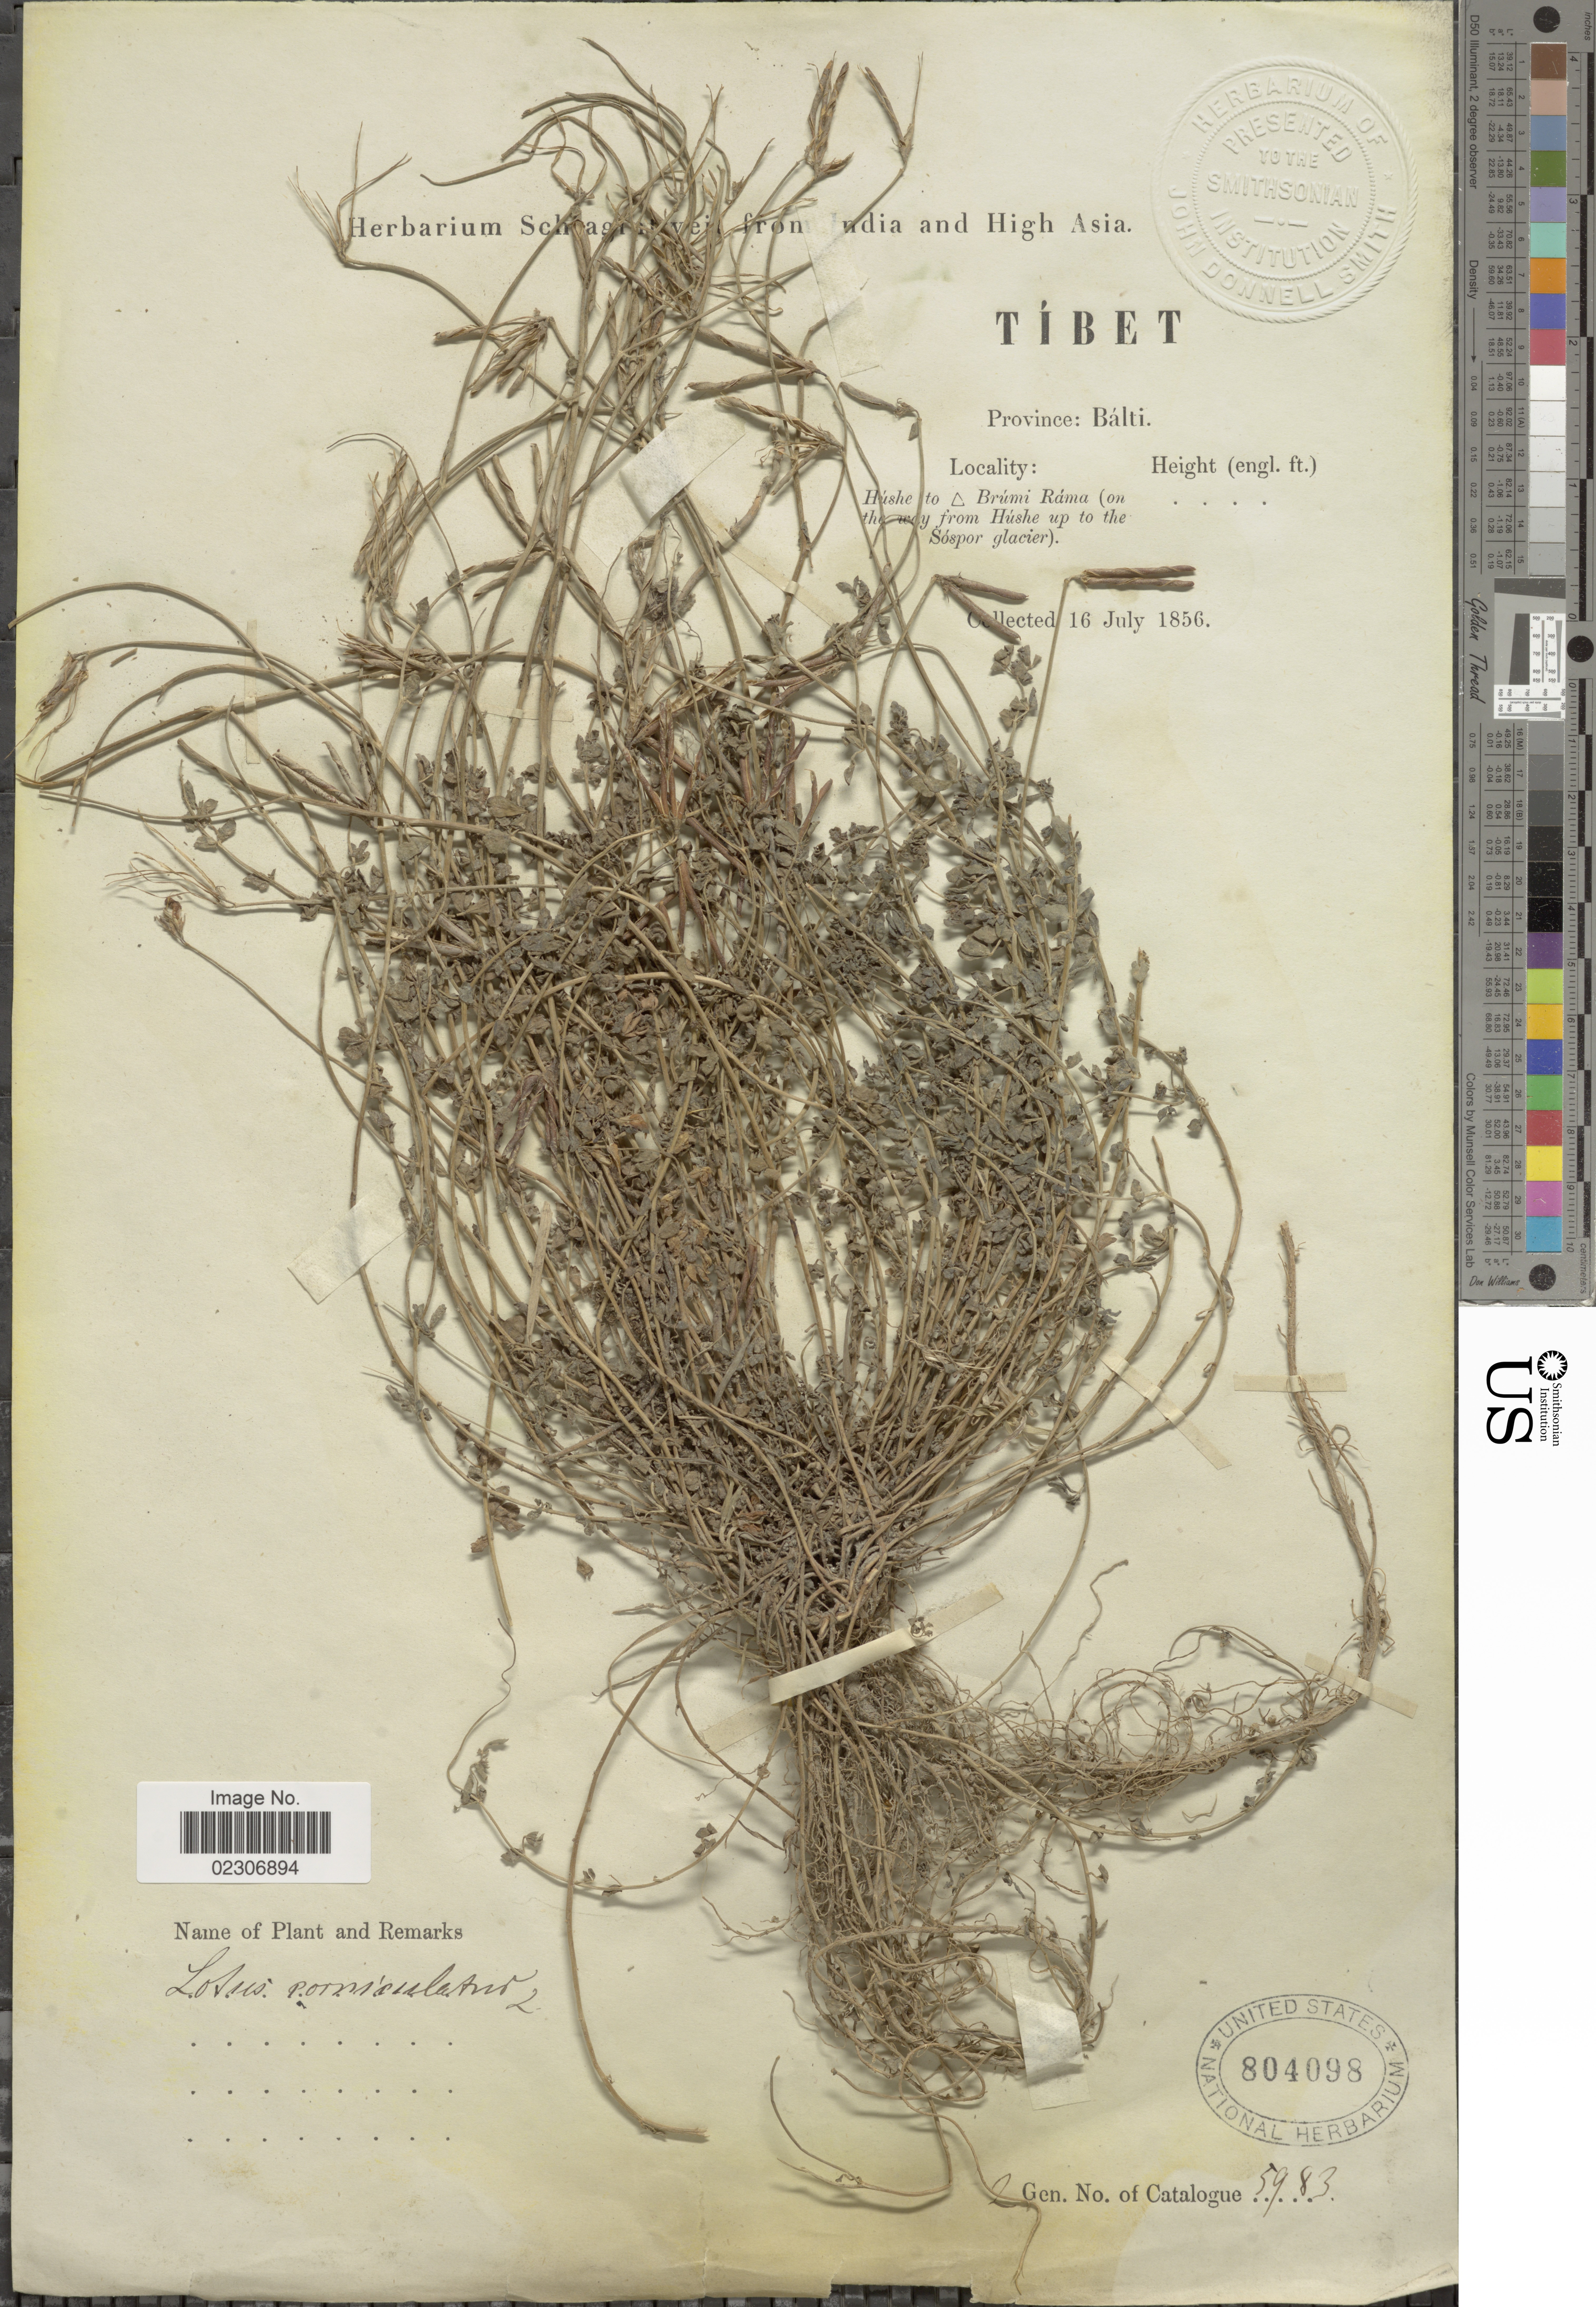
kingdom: Plantae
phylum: Tracheophyta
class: Magnoliopsida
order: Fabales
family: Fabaceae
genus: Lotus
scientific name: Lotus corniculatus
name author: L.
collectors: ex herb. Schlagintweit from India and High Asia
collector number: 5983?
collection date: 1856-07-16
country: China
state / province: Xizang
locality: Tibet, Province Balti, Hushe to Brumi rama (on the way from Hushe ip to the Sospor glacier).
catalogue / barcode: US 804098